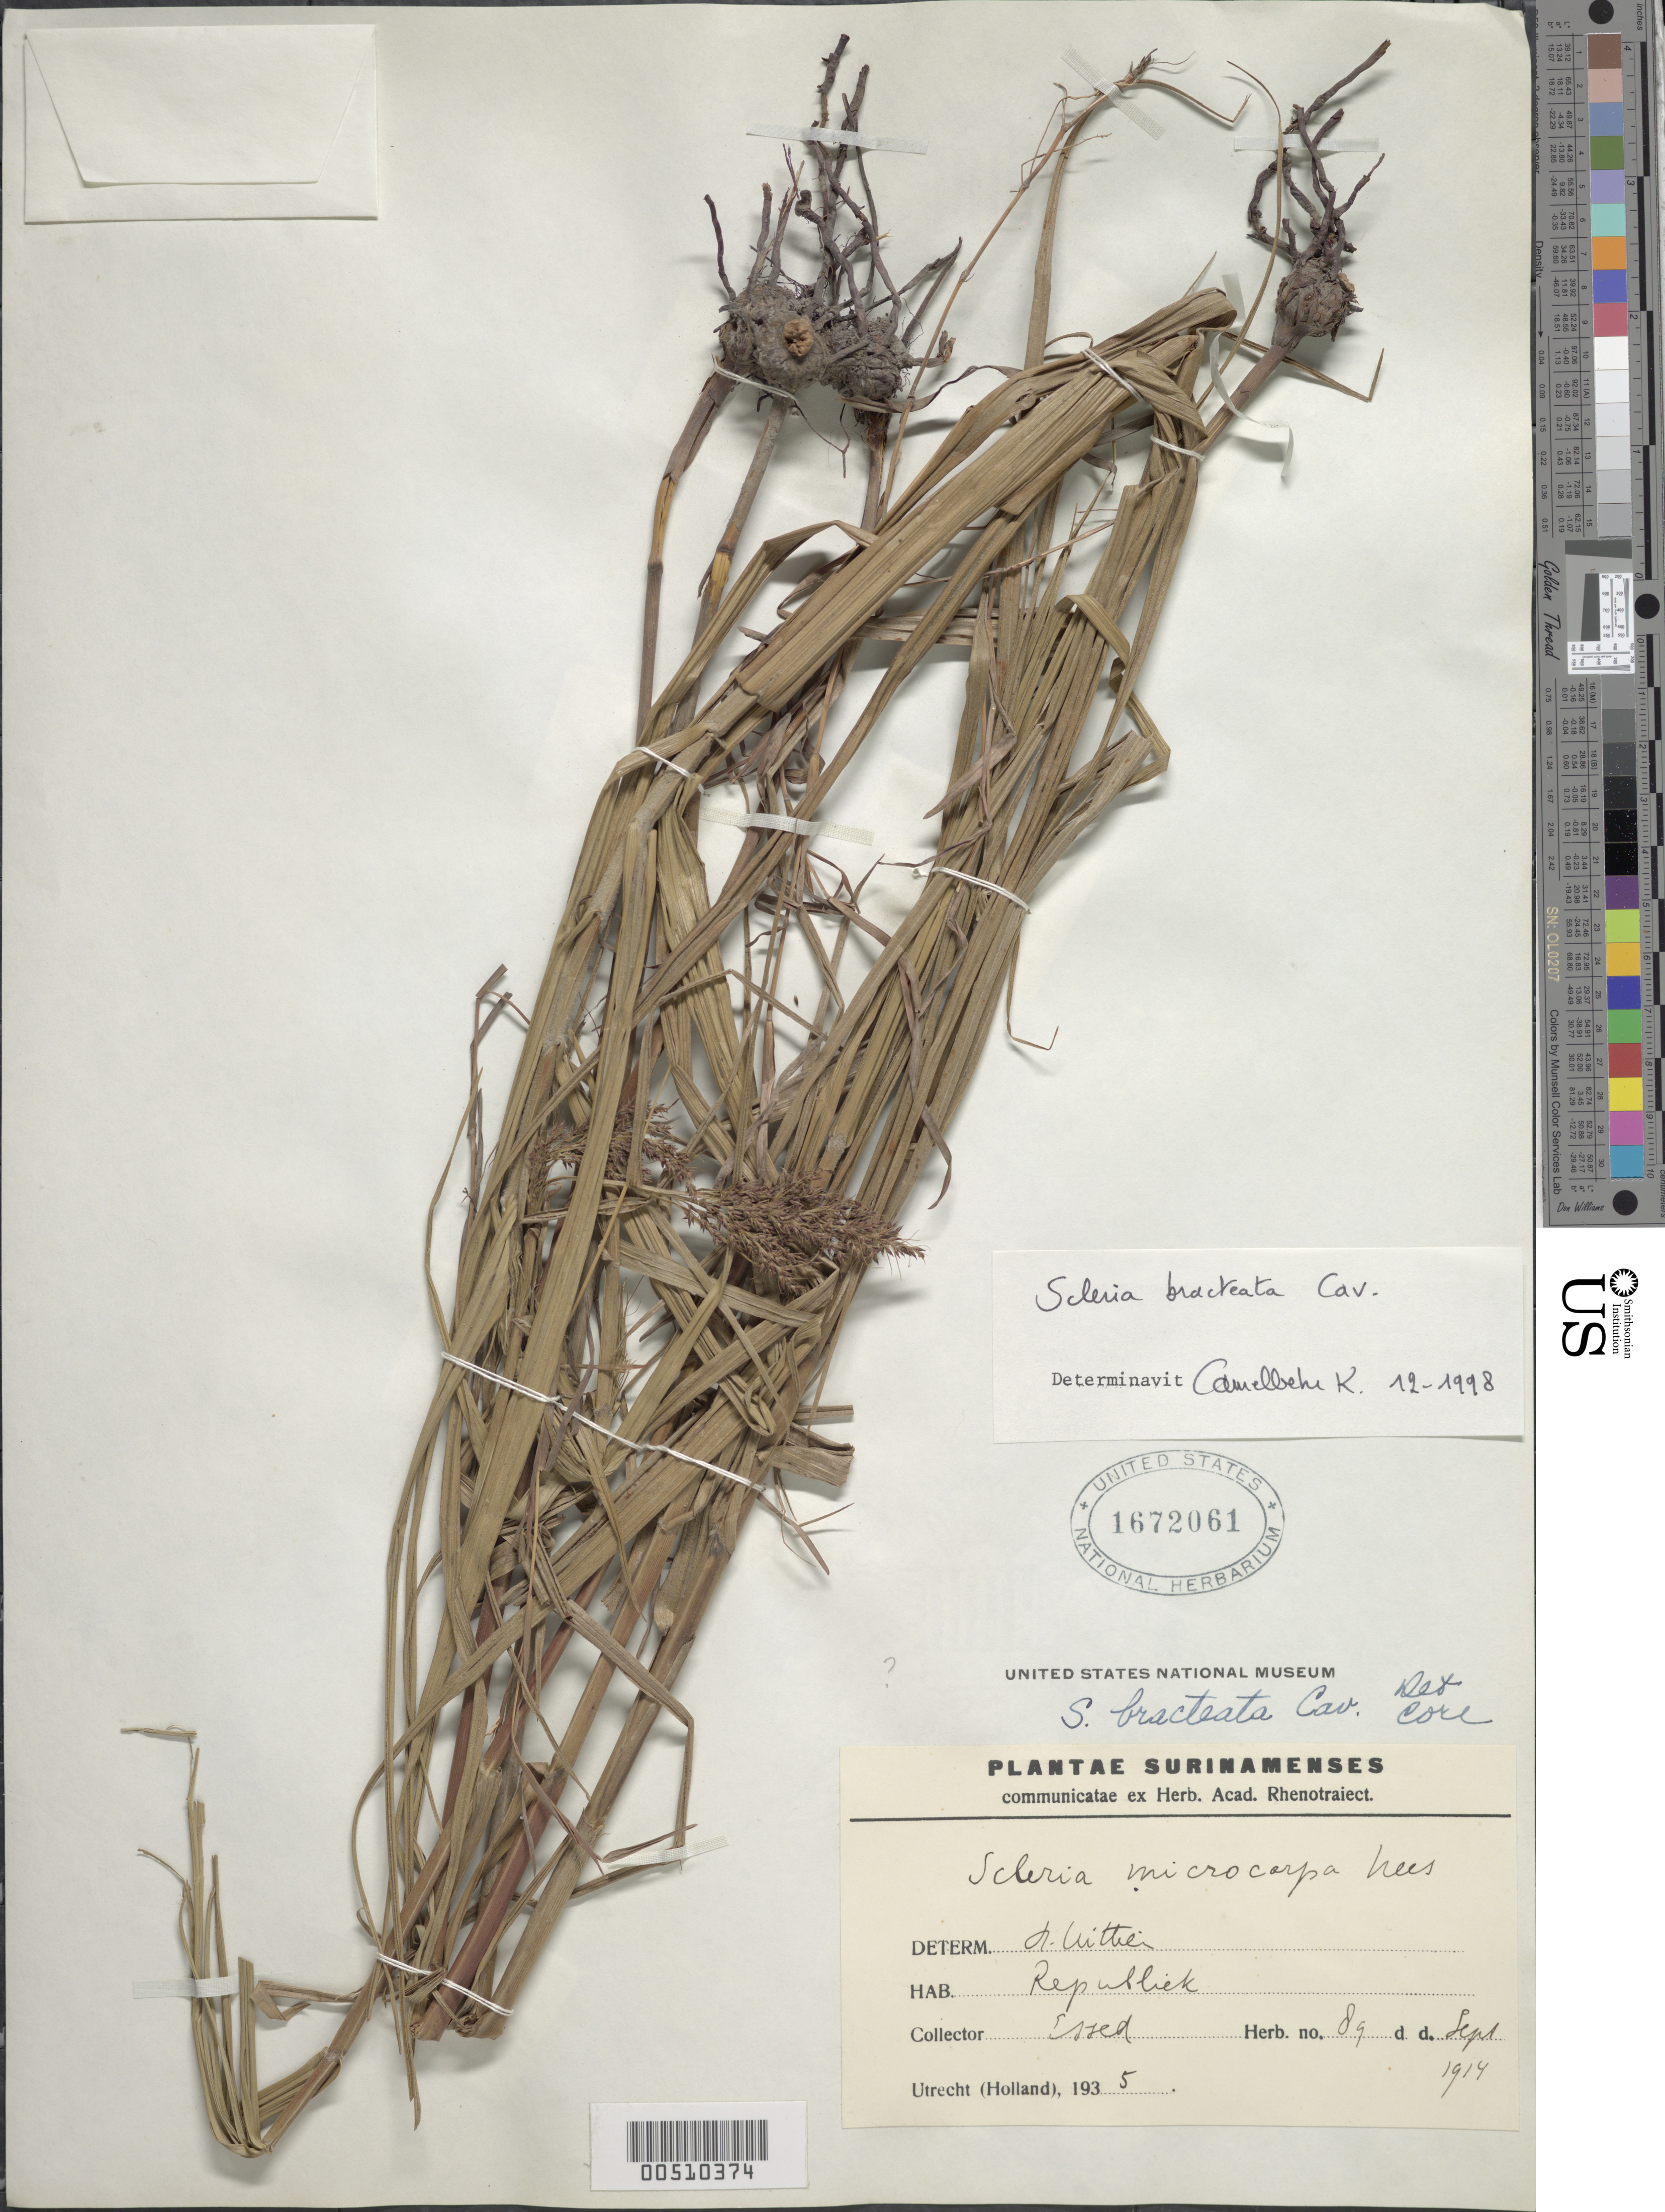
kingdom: Plantae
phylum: Tracheophyta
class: Liliopsida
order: Poales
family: Cyperaceae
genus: Scleria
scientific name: Scleria bracteata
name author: Cav.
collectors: -. Essed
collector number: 89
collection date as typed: Sep 1914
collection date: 1914-09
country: Suriname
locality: Republick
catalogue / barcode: US 1672061